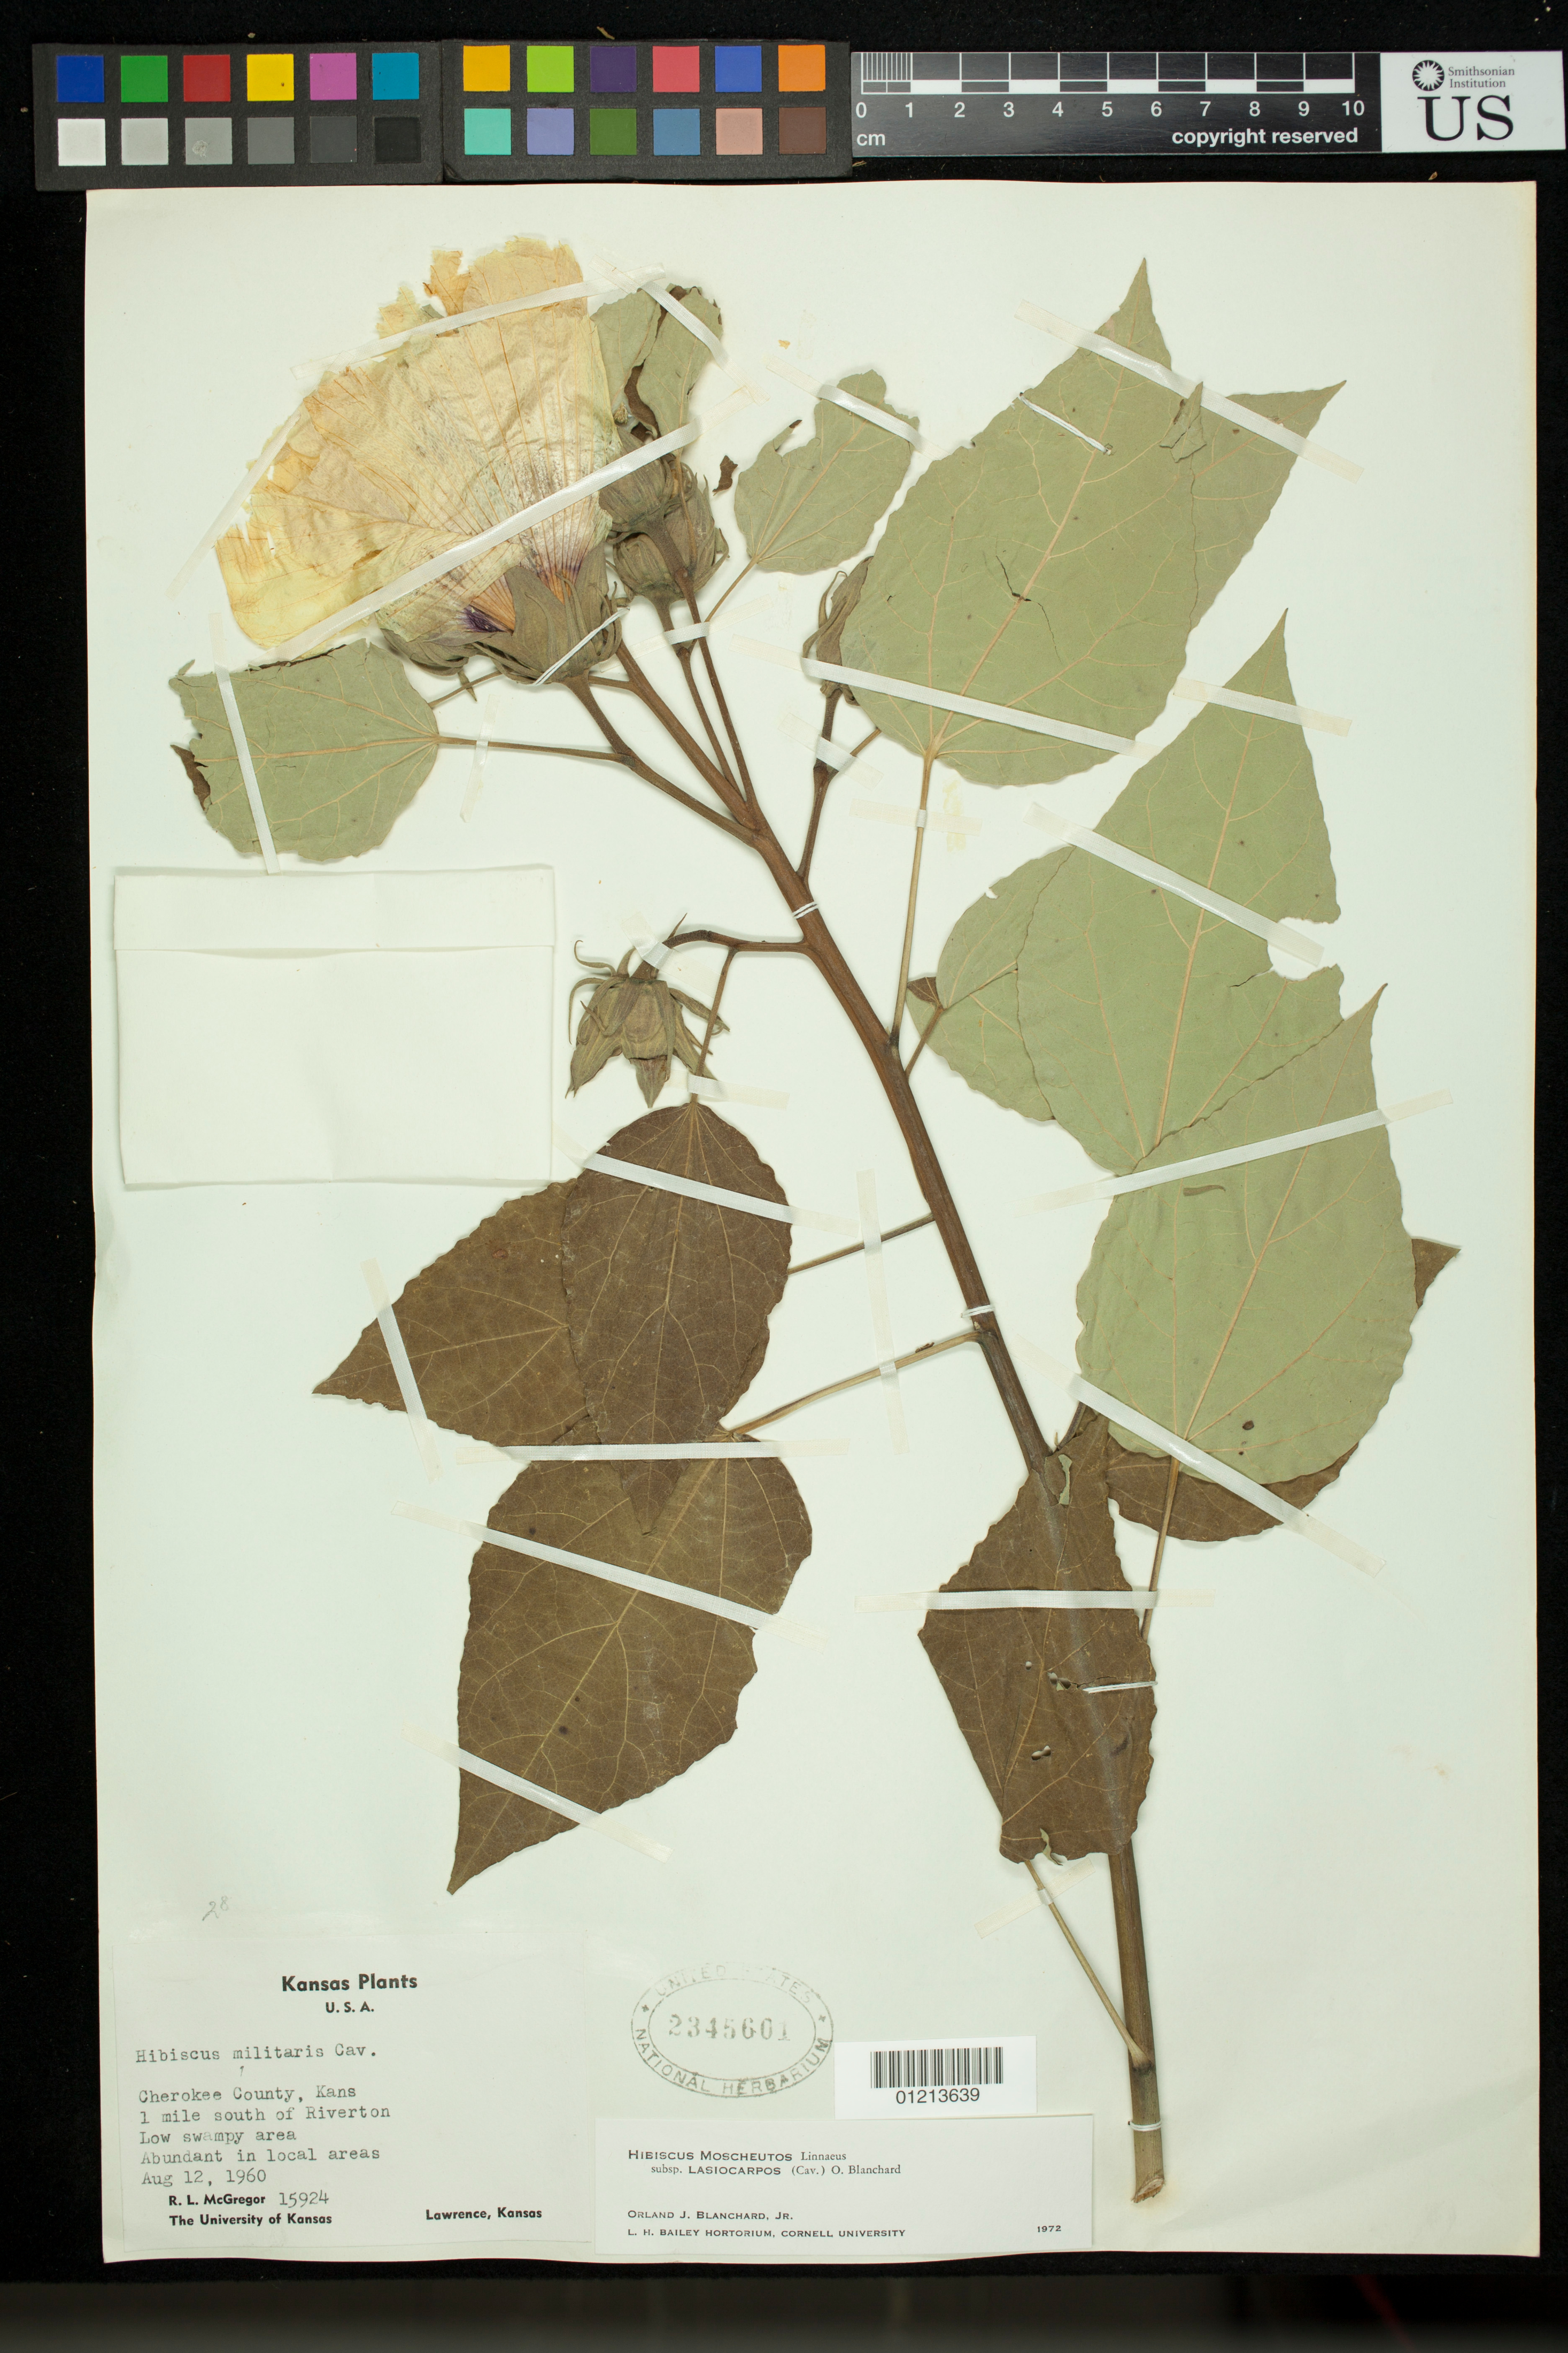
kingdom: Plantae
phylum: Tracheophyta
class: Magnoliopsida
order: Malvales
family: Malvaceae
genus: Hibiscus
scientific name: Hibiscus moscheutos subsp. lasiocarpos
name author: (Cav.) O.J. Blanch.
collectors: R. C. McGregor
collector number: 15924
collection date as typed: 08 Dec 1960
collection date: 1960-12-08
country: United States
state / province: Kansas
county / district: Cherokee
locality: Cherokee County, Kans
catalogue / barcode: US 2345601